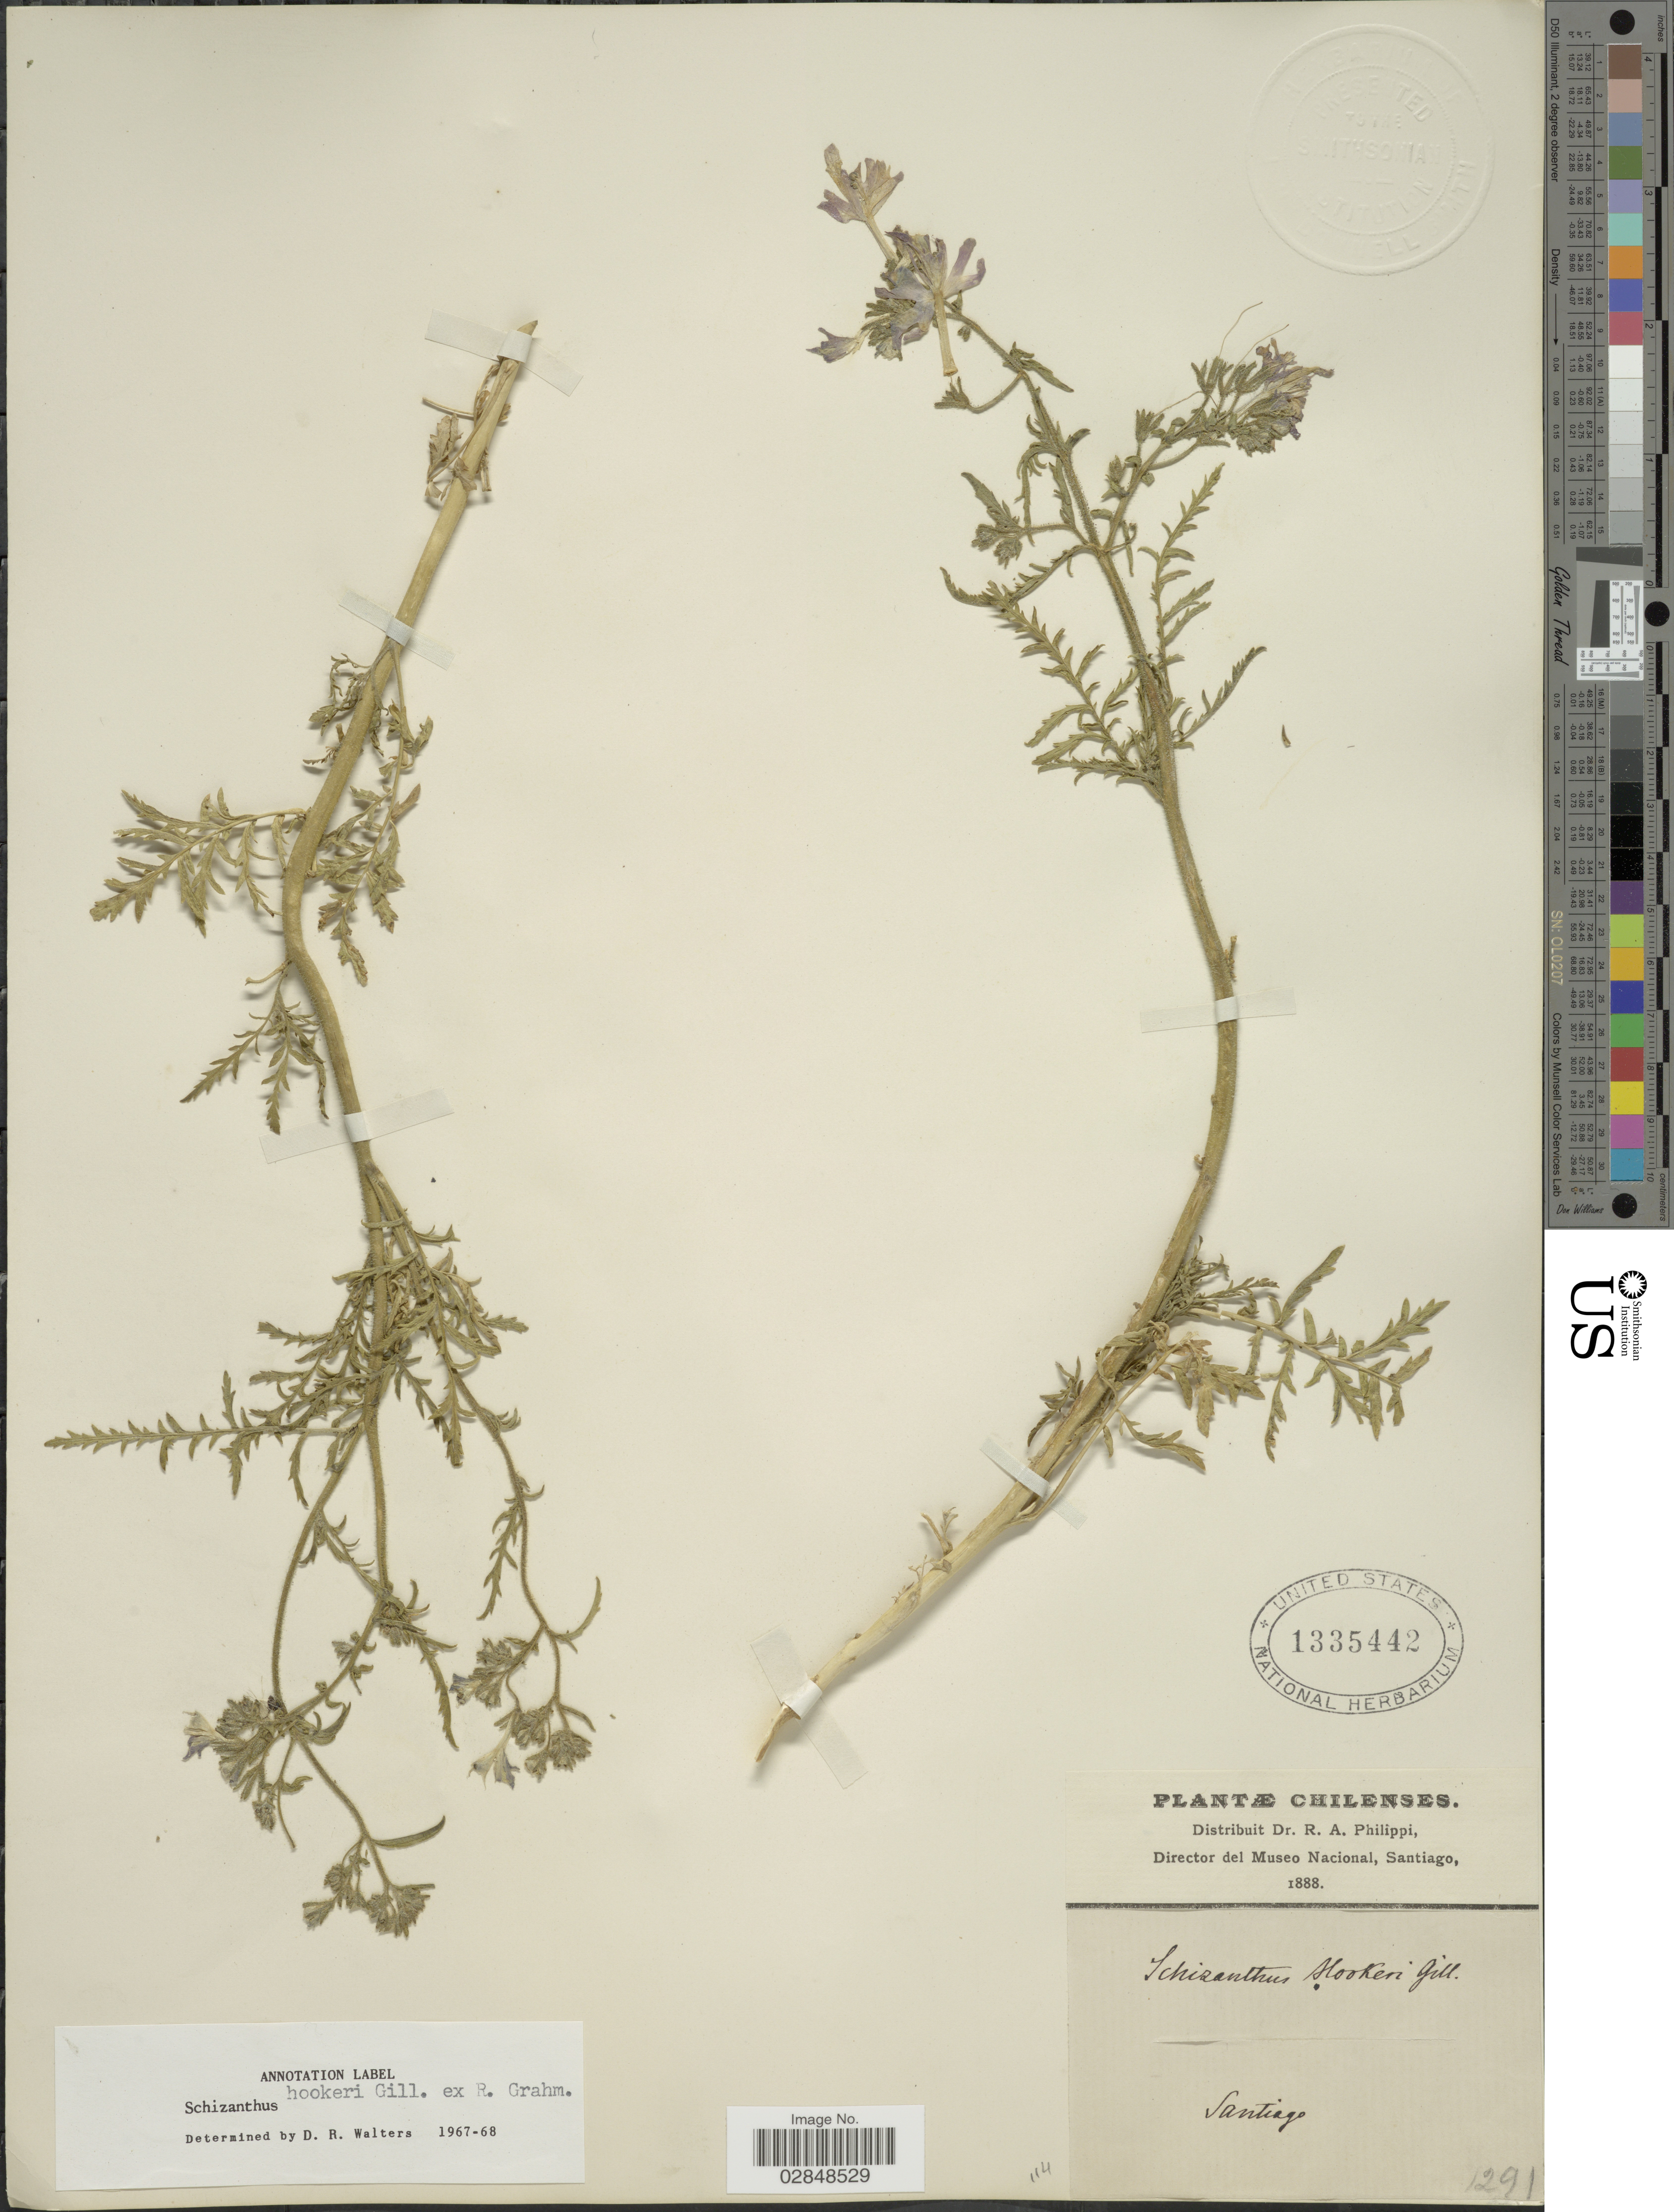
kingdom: Plantae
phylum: Tracheophyta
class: Magnoliopsida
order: Solanales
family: Solanaceae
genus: Schizanthus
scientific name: Schizanthus hookeri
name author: Gillies ex Graham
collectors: R. A. Philippi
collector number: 1291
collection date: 1888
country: Chile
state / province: Región Metropolitana (RM)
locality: Santiago.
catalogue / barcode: US 1335442